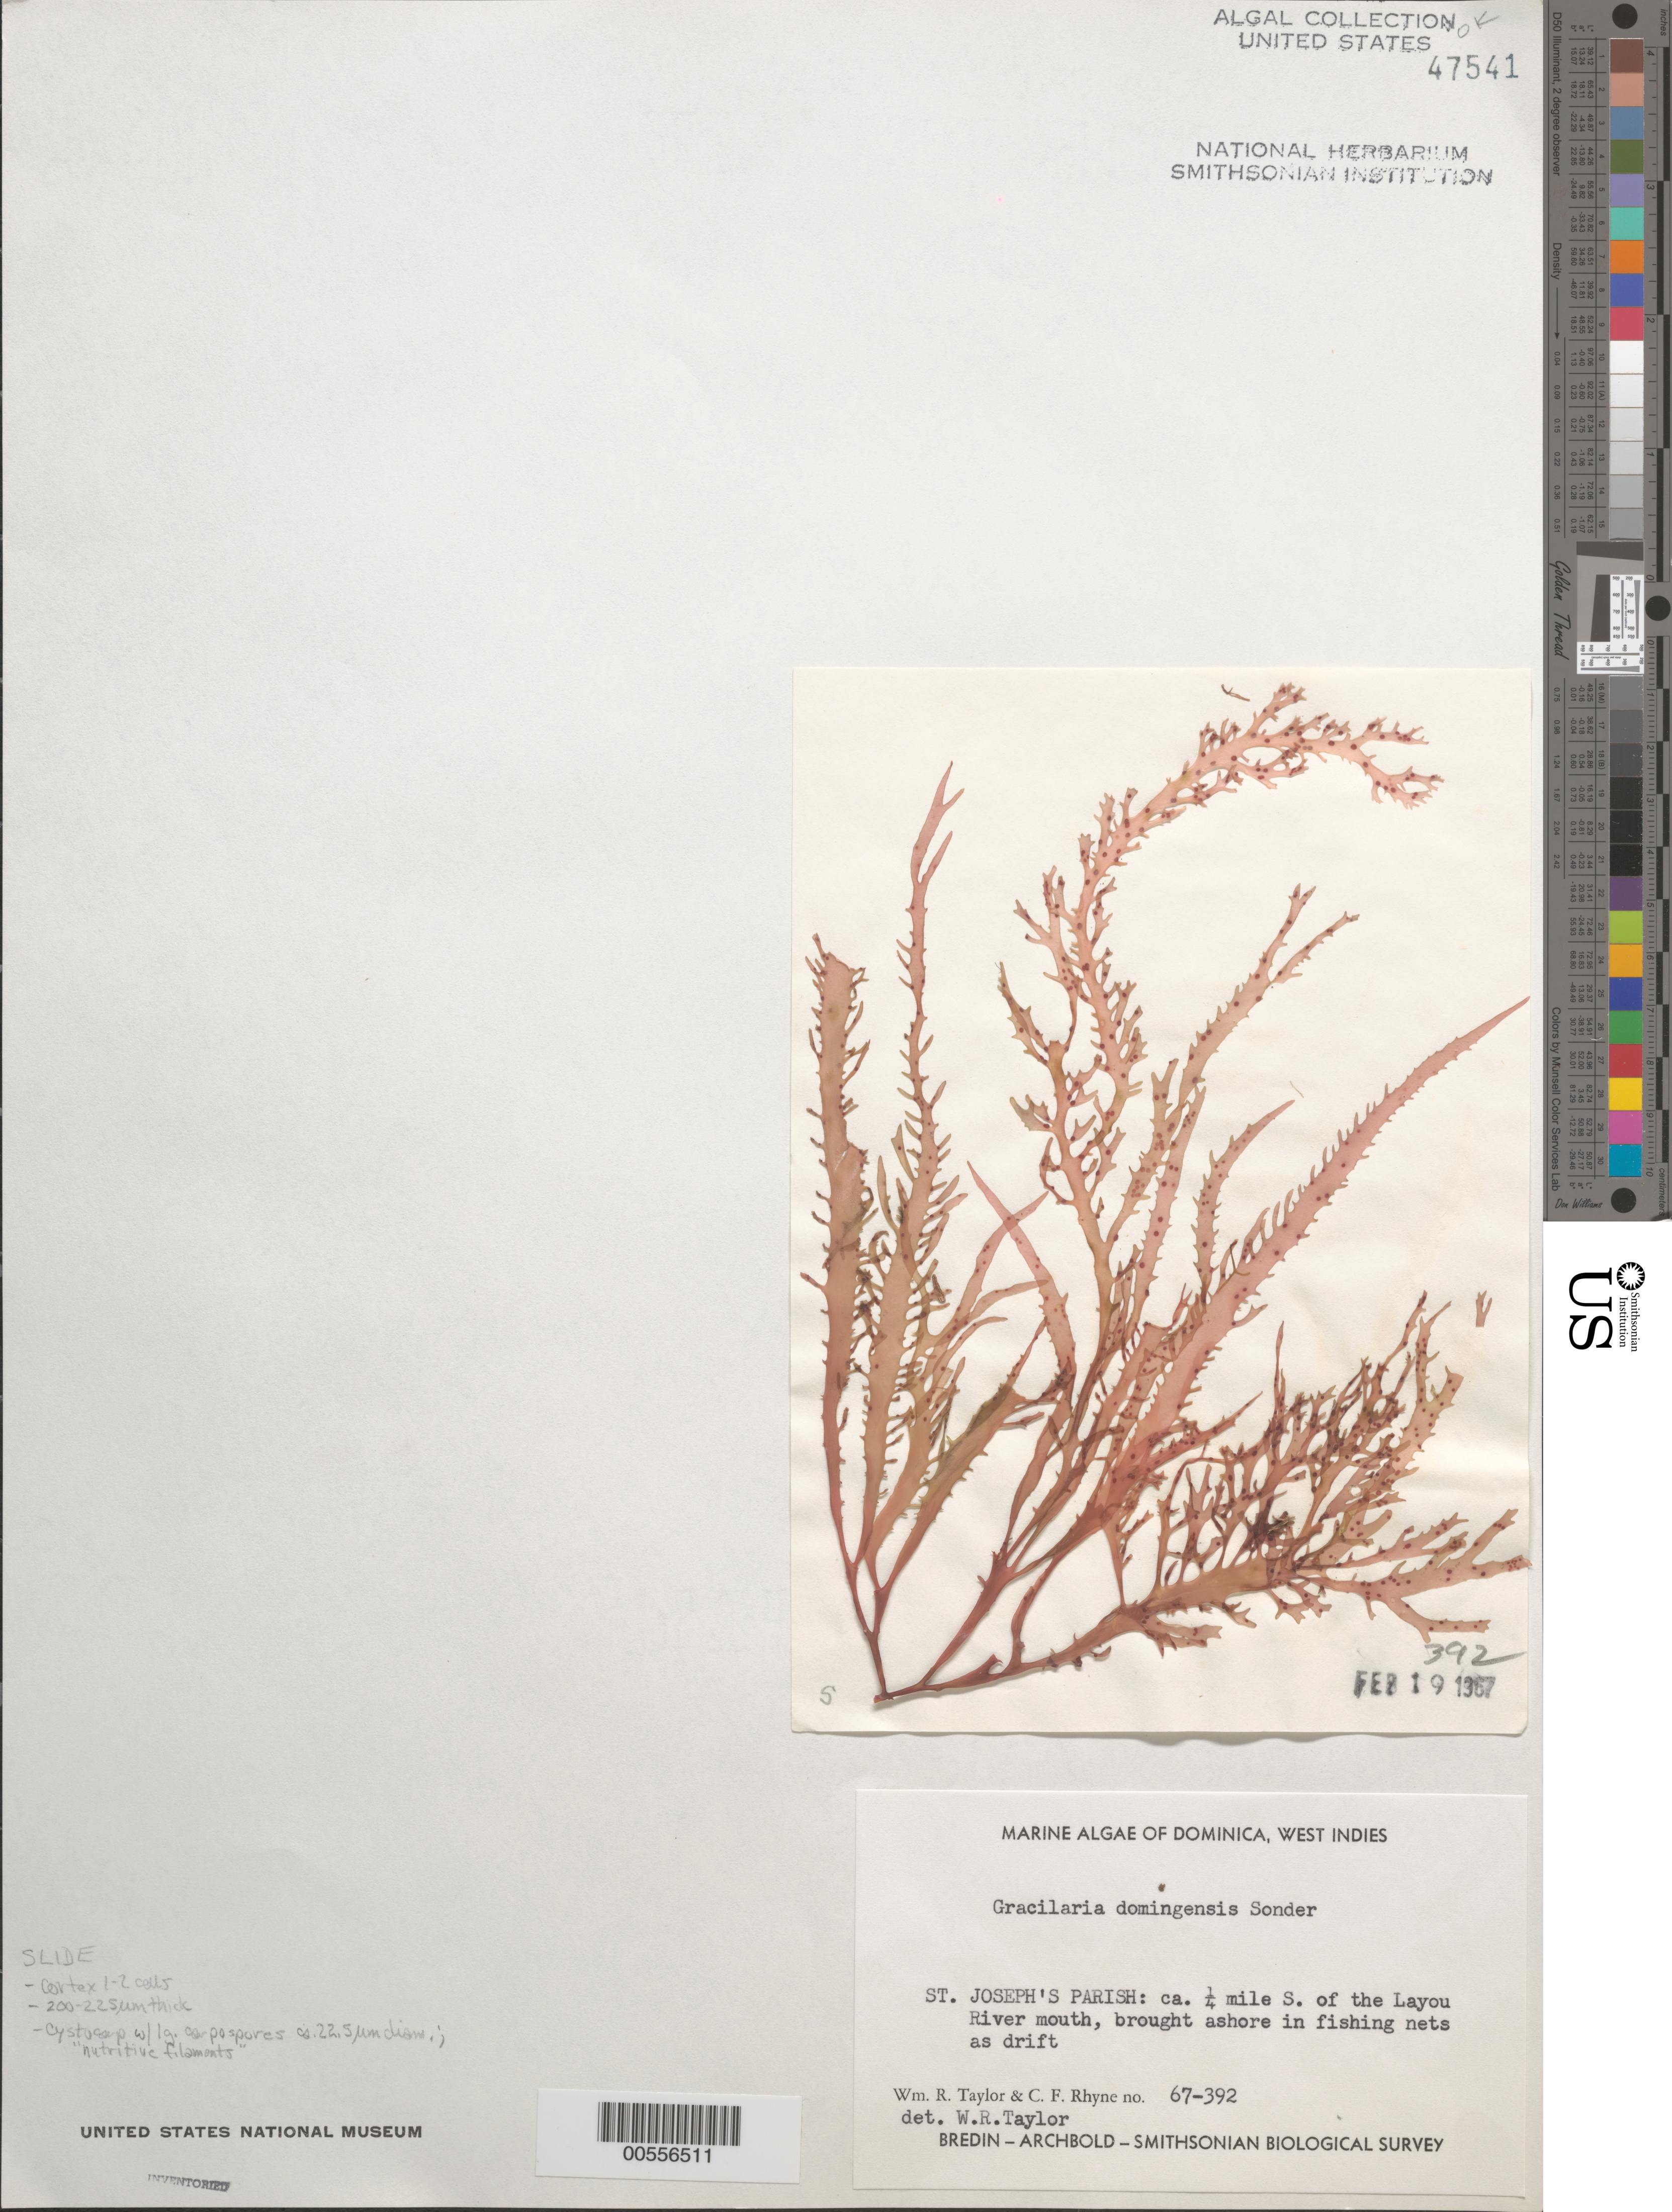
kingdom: Plantae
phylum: Rhodophyta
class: Florideophyceae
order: Gracilariales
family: Gracilariaceae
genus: Gracilaria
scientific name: Gracilaria domingensis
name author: (Kütz.) O.G. Sond. in Dickie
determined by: Taylor, William R.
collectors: W. R. Taylor & C. Rhyne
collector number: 67-392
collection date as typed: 19 Feb 1967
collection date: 1967-02-19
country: Dominica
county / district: St. Joseph's Parish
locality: South of Layou River mouth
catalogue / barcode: US 47541